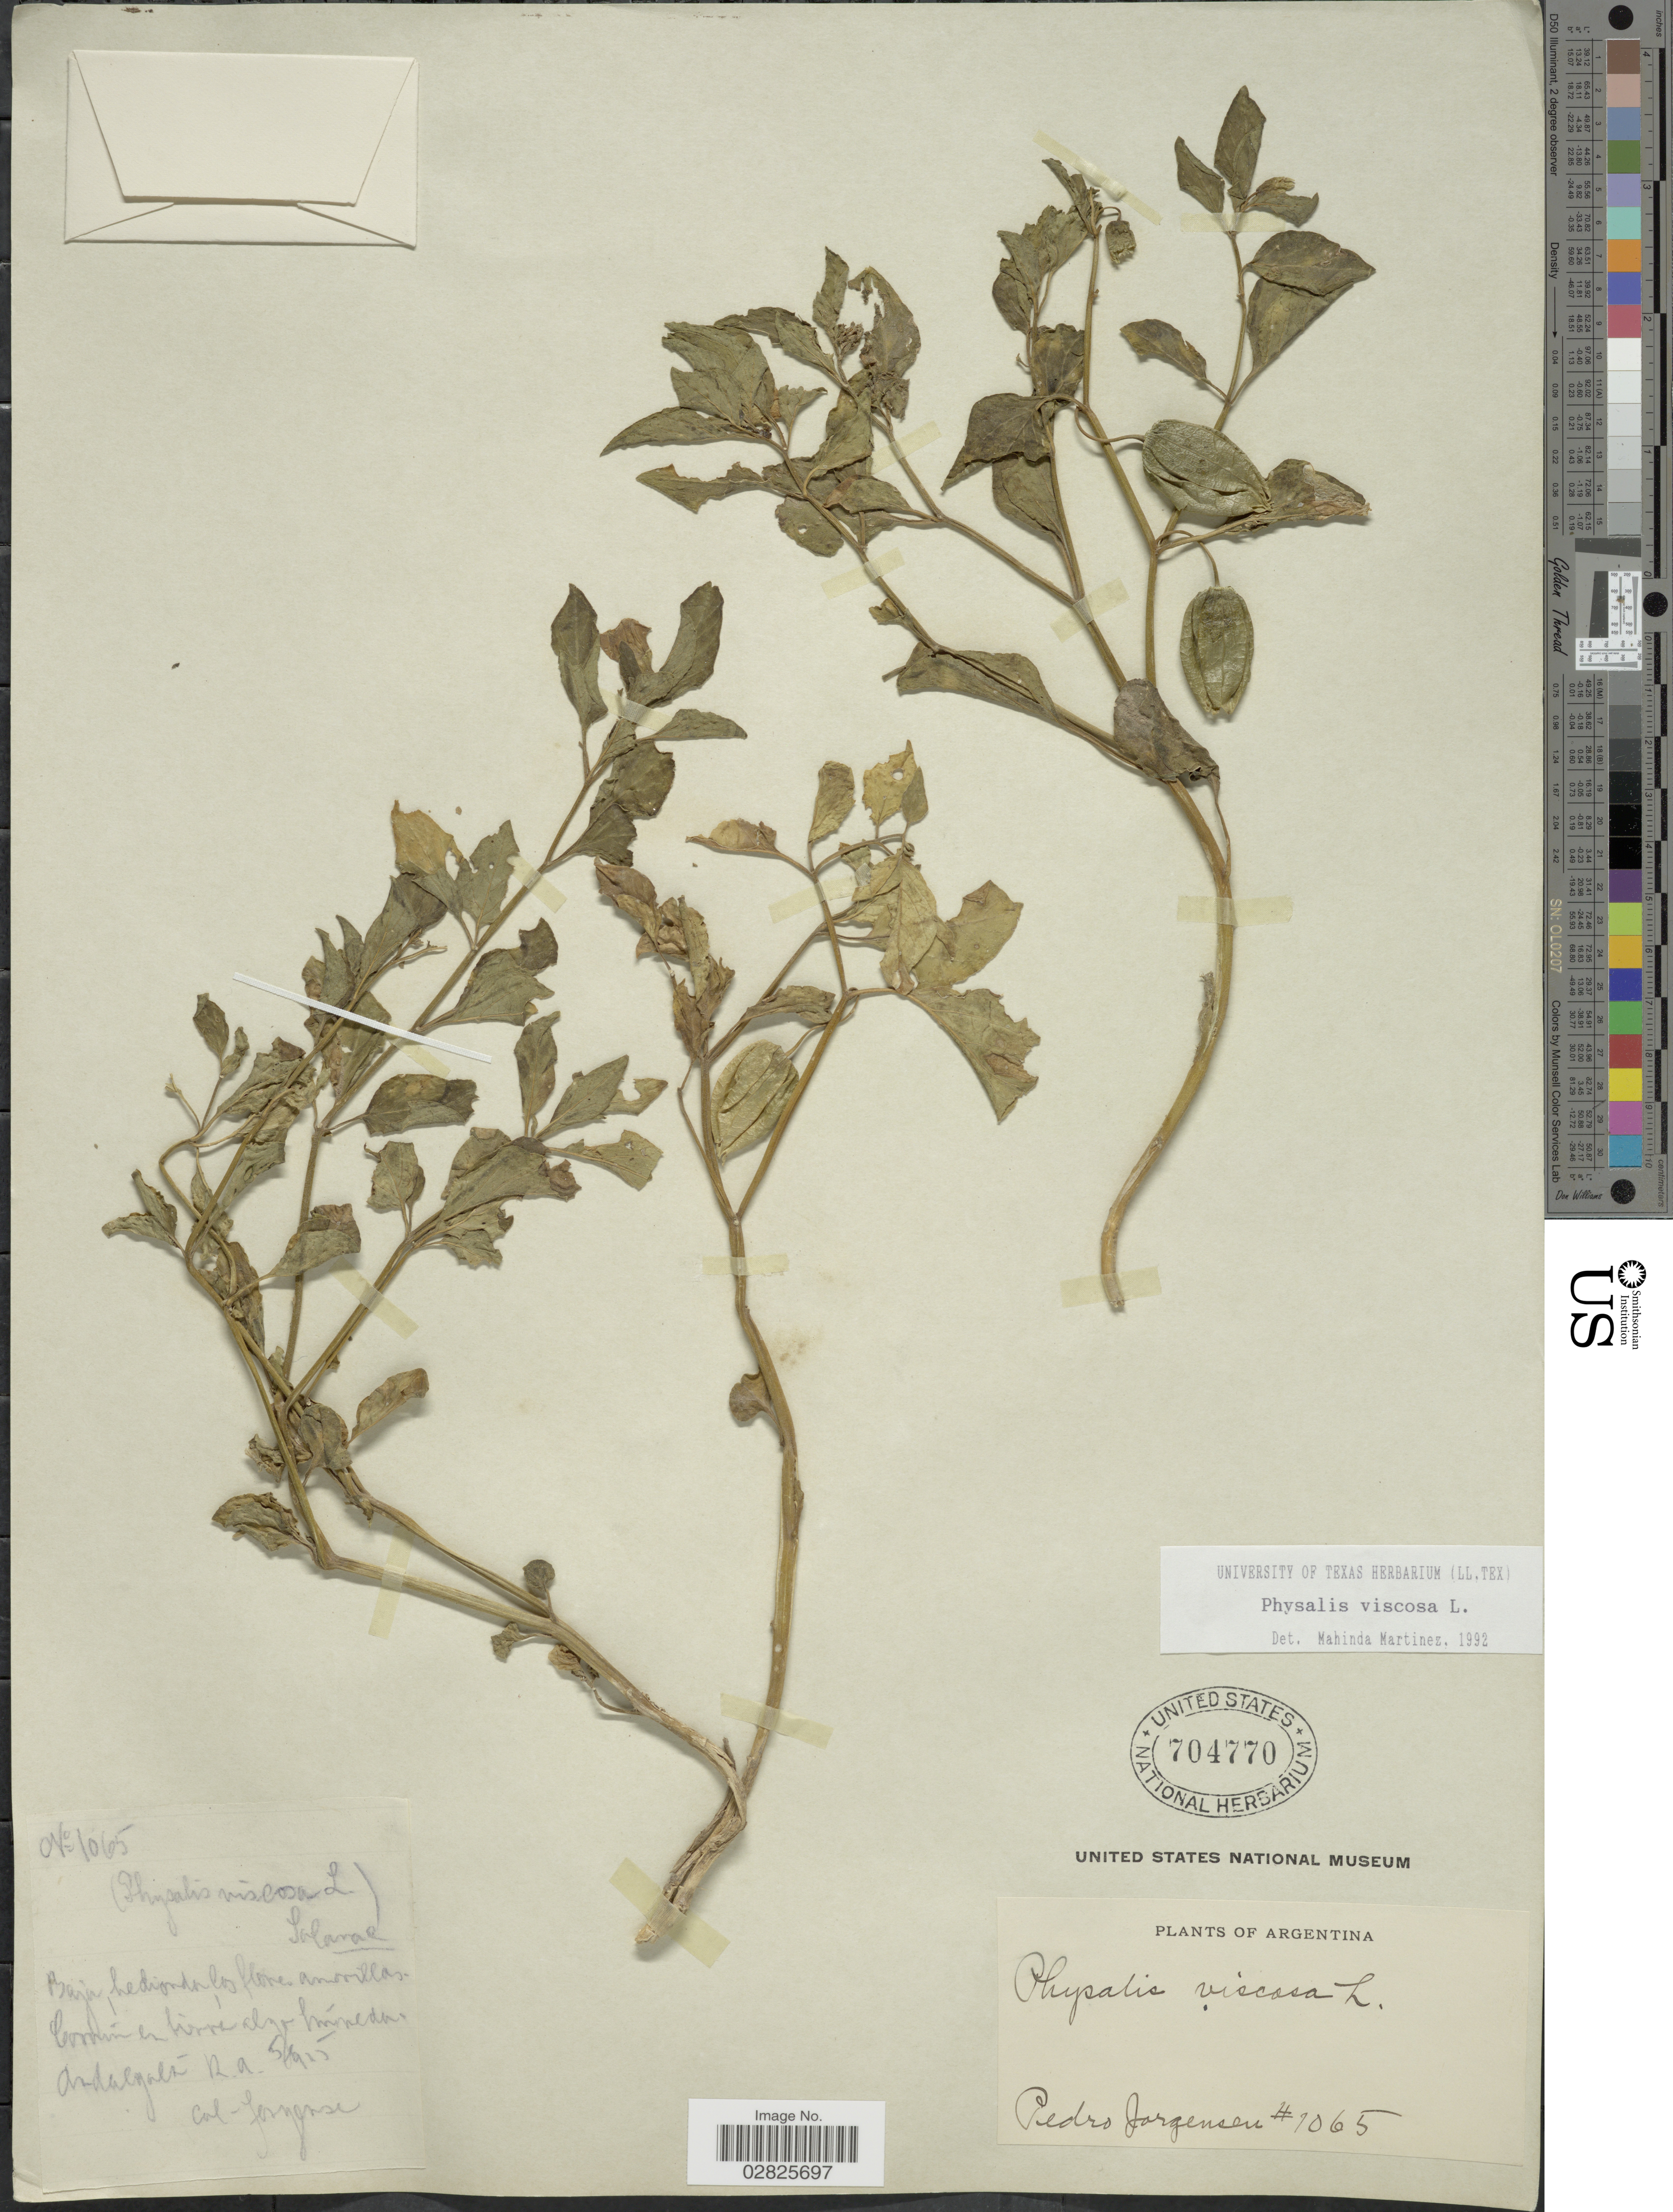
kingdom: Plantae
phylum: Tracheophyta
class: Magnoliopsida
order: Solanales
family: Solanaceae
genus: Physalis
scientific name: Physalis viscosa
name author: L.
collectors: P. Jörgensen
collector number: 1065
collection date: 1915-05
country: Argentina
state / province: Catamarca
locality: Andalgalá.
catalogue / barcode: US 704770